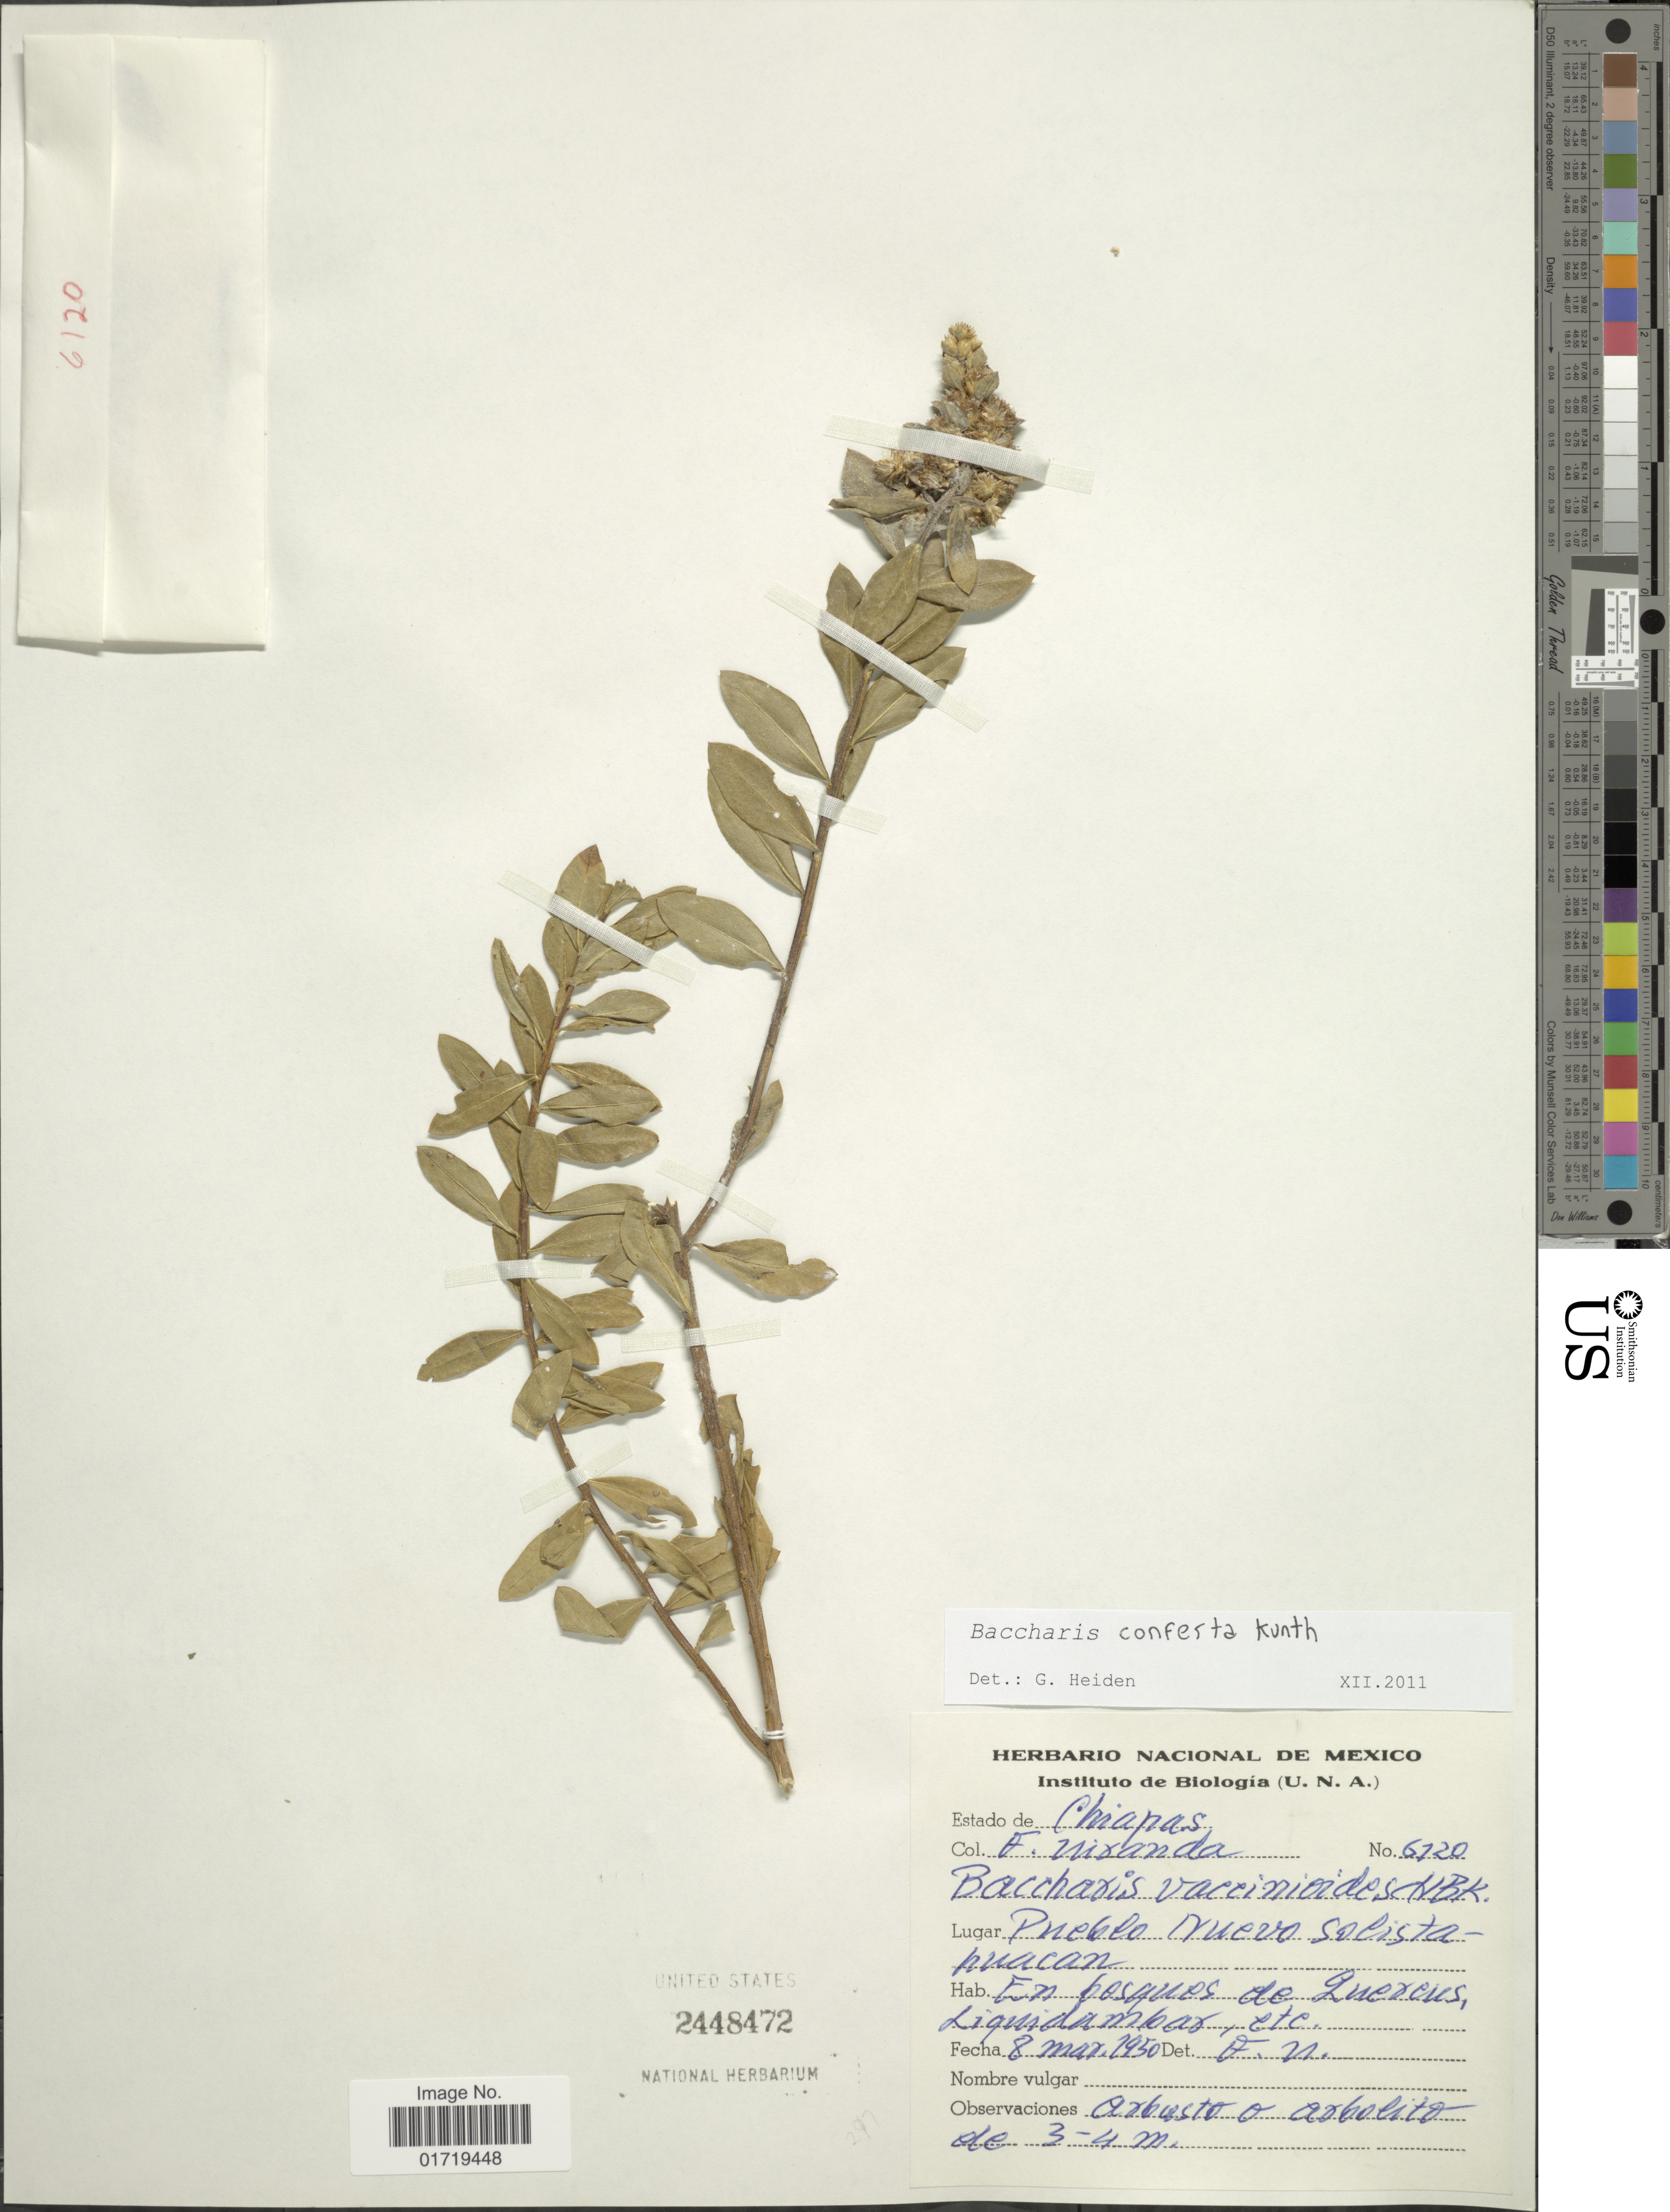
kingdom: Plantae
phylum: Tracheophyta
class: Magnoliopsida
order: Asterales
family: Asteraceae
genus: Baccharis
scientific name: Baccharis conferta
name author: Kunth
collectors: F. Miranda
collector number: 6120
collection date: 1950-03-08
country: Mexico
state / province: Chiapas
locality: Pueblo Nuevo Solistahuacan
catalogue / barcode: US 2448472